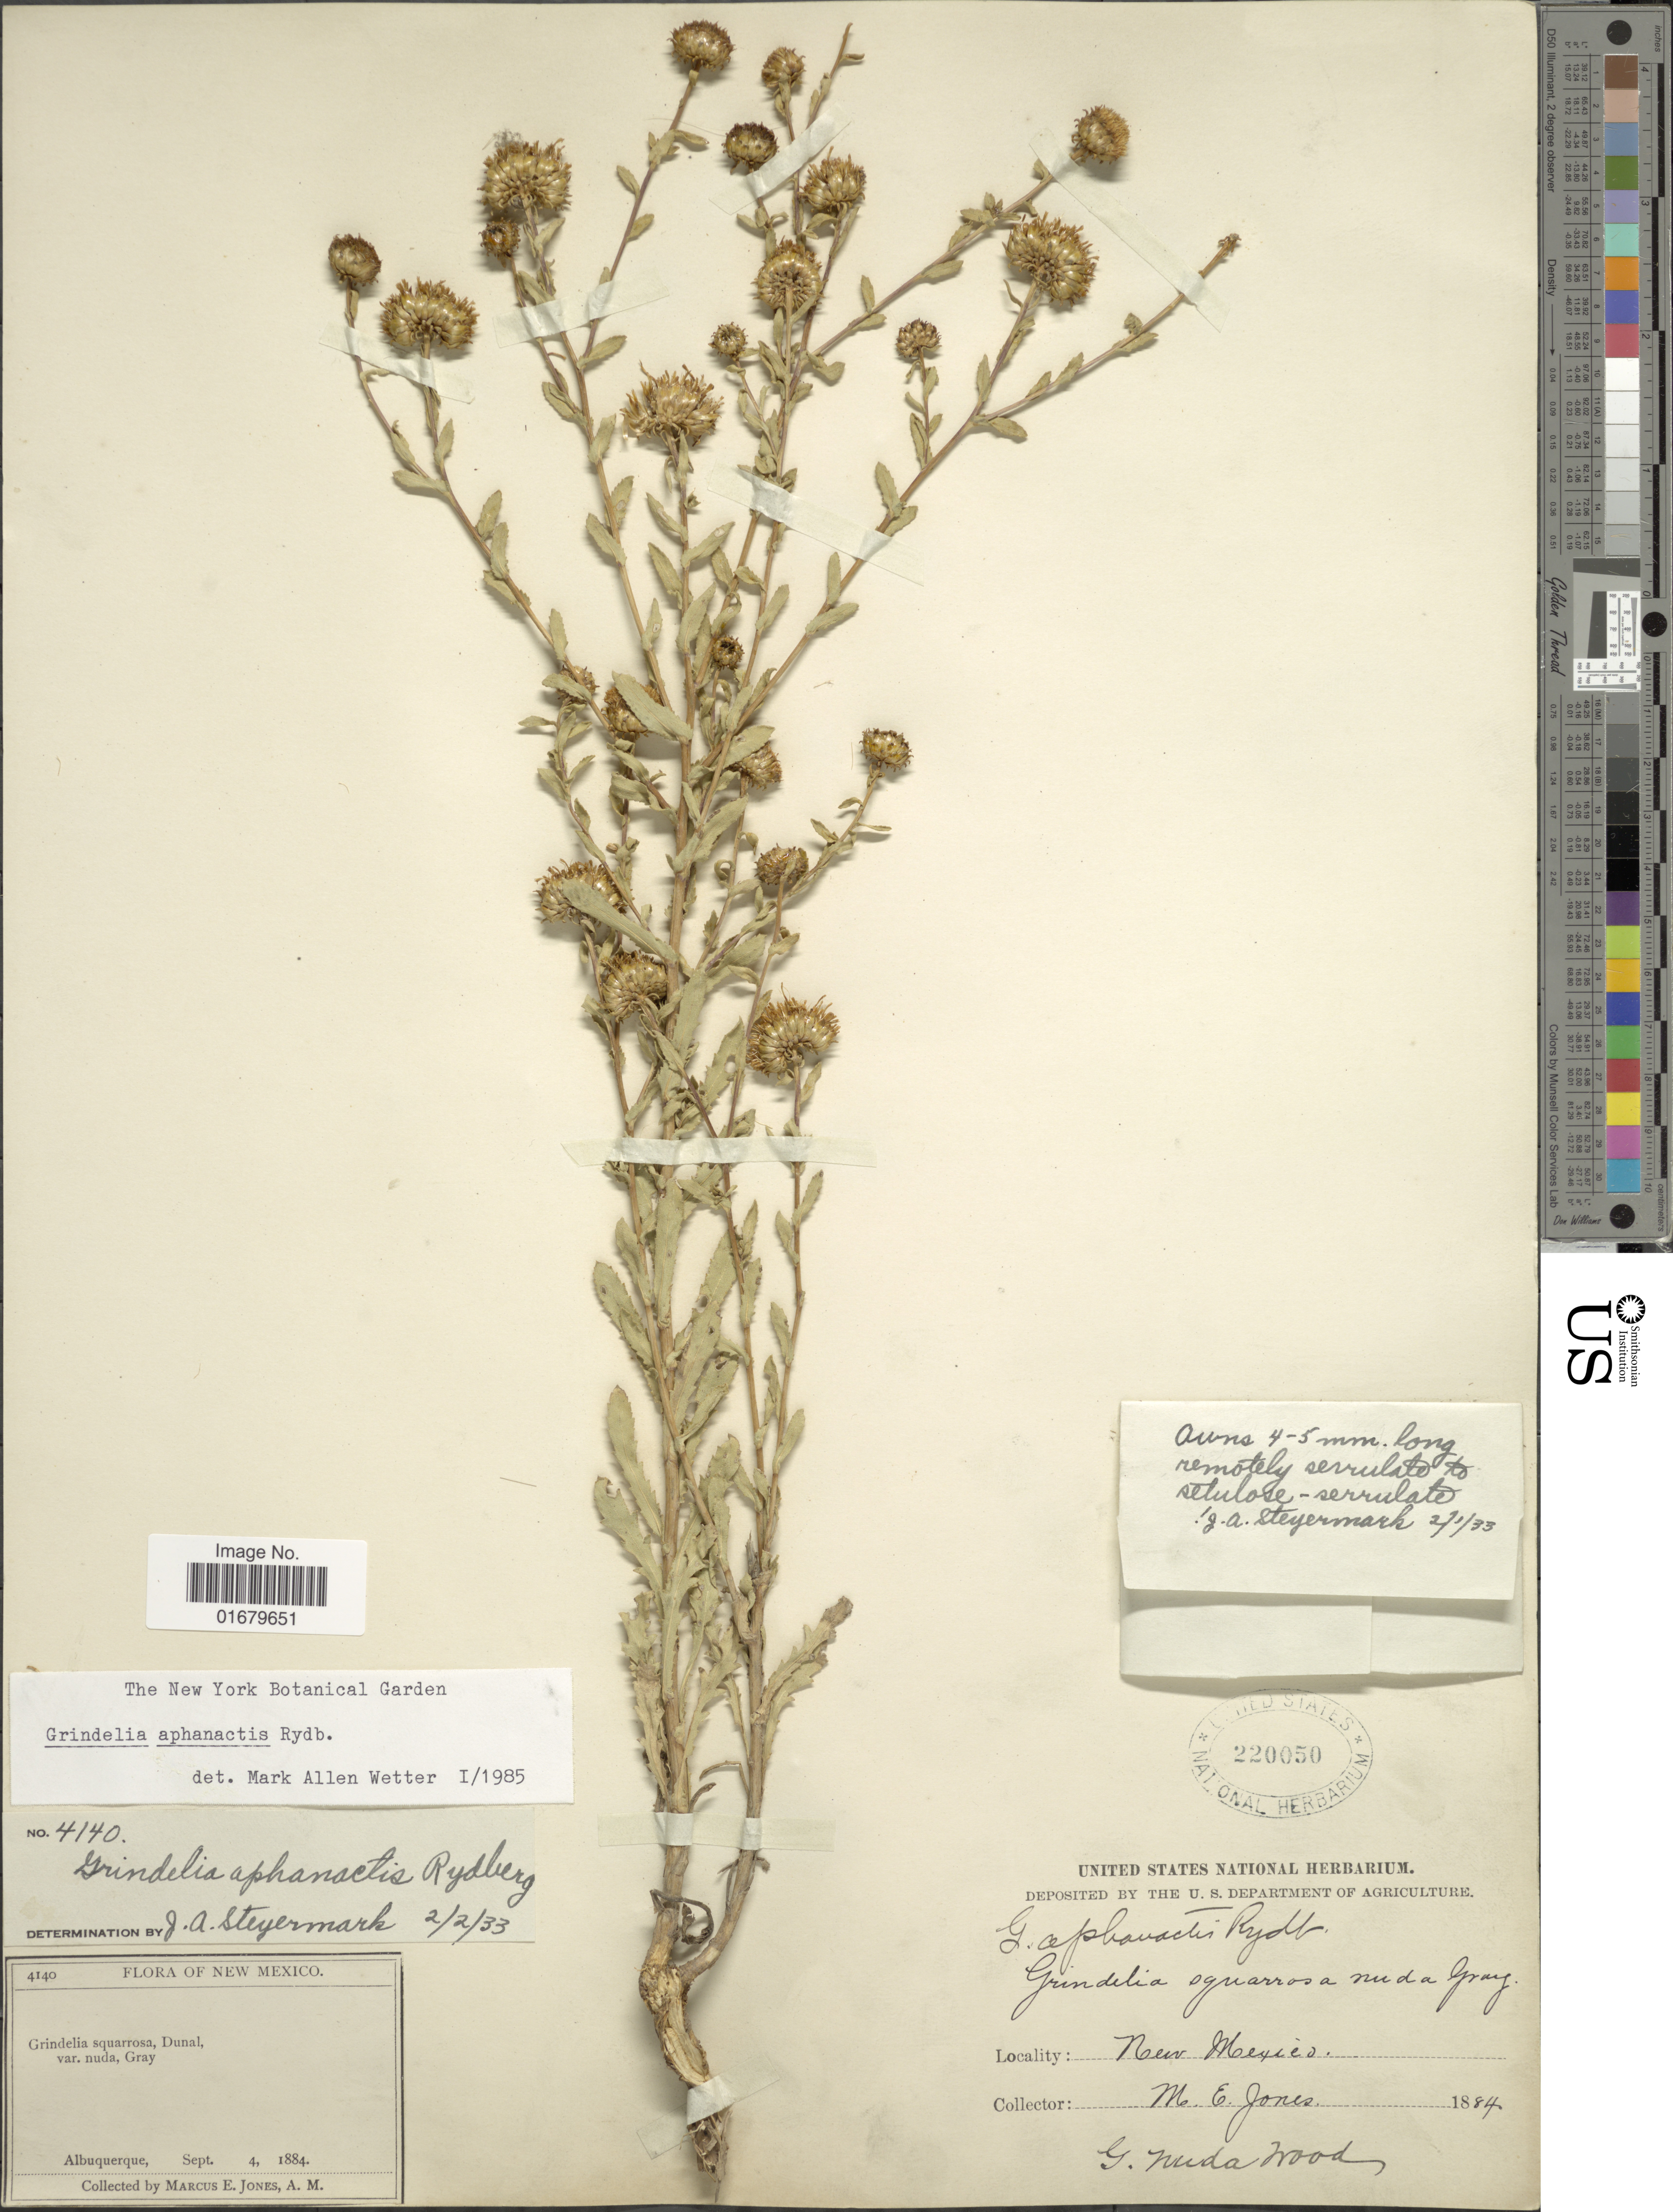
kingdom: Plantae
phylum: Tracheophyta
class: Magnoliopsida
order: Asterales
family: Asteraceae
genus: Grindelia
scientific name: Grindelia aphanactis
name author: Rydb.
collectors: M. E. Jones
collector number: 4140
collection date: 1884-09-04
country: United States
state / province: New Mexico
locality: Albuquerque.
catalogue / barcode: US 220050